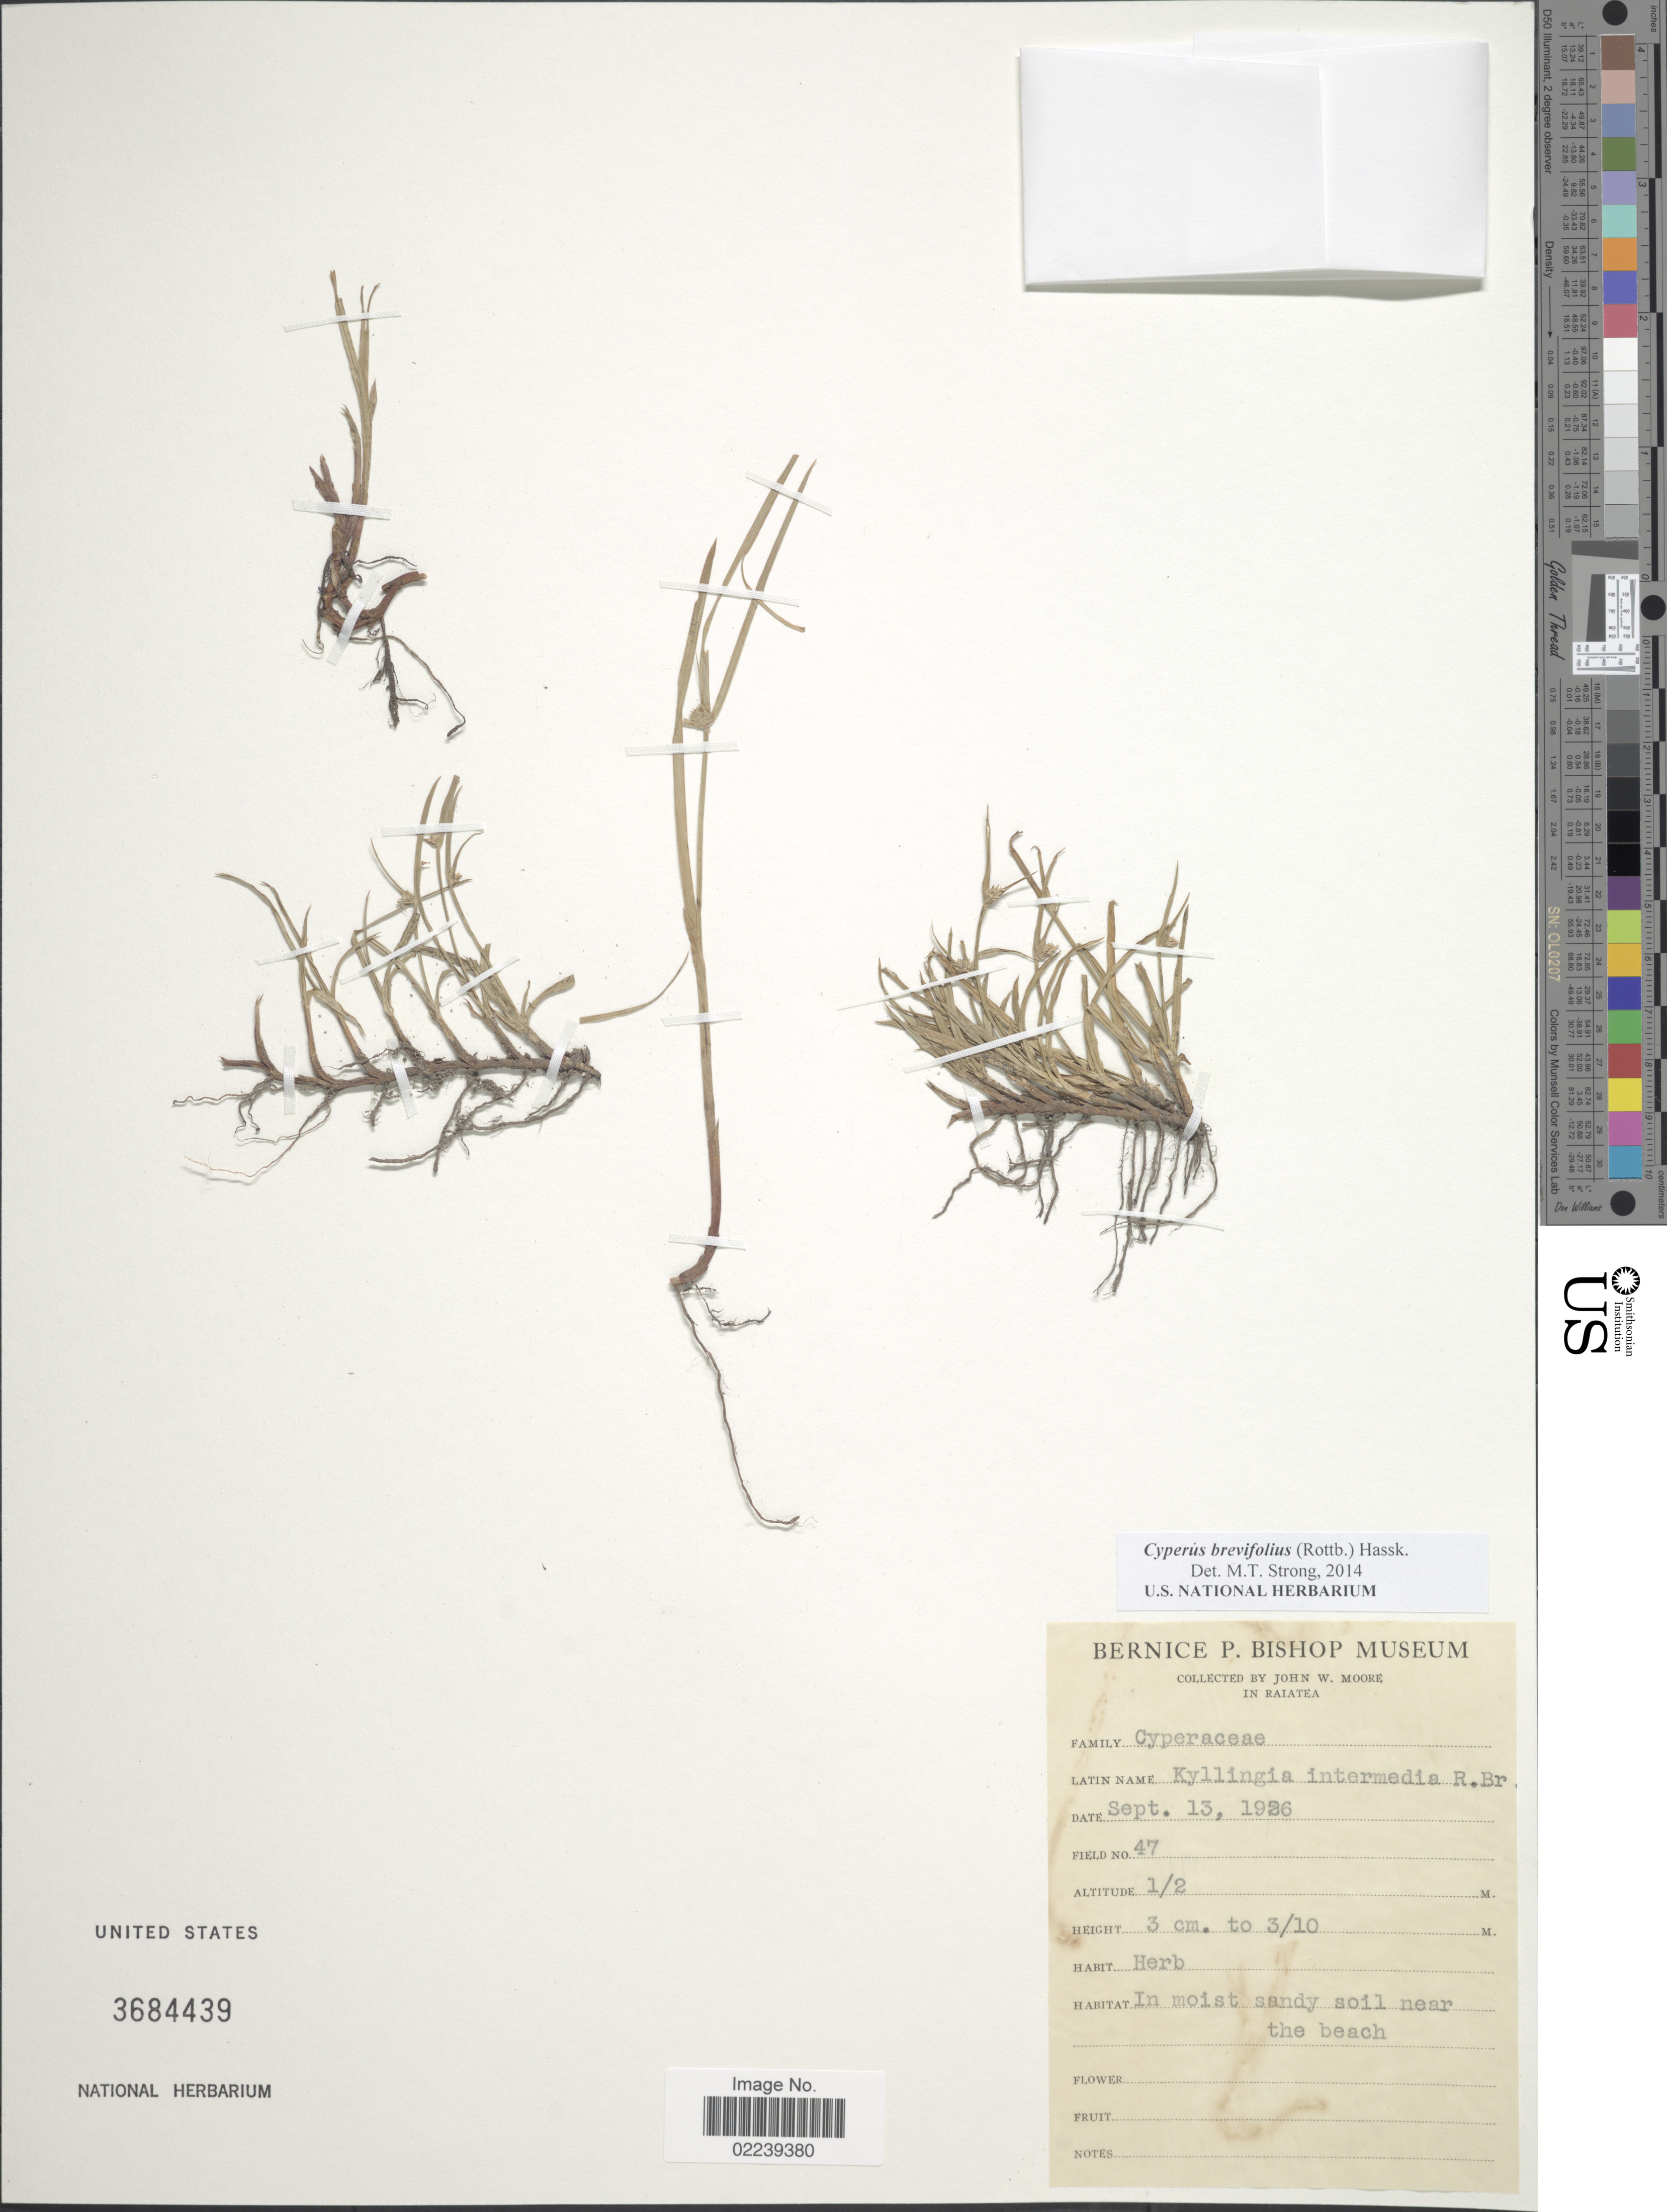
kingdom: Plantae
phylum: Tracheophyta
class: Liliopsida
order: Poales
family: Cyperaceae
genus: Cyperus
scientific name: Cyperus brevifolius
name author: (Rottb.) Hassk.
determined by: Strong, M. T., (US), Smithsonian Institution - National Museum of Natural History (UNITED STATES)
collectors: J. Moore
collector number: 17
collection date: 1926-09-13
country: French Polynesia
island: Raiatea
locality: Raiatea, Kyllingia intermedia R. Br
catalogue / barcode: US 3684439